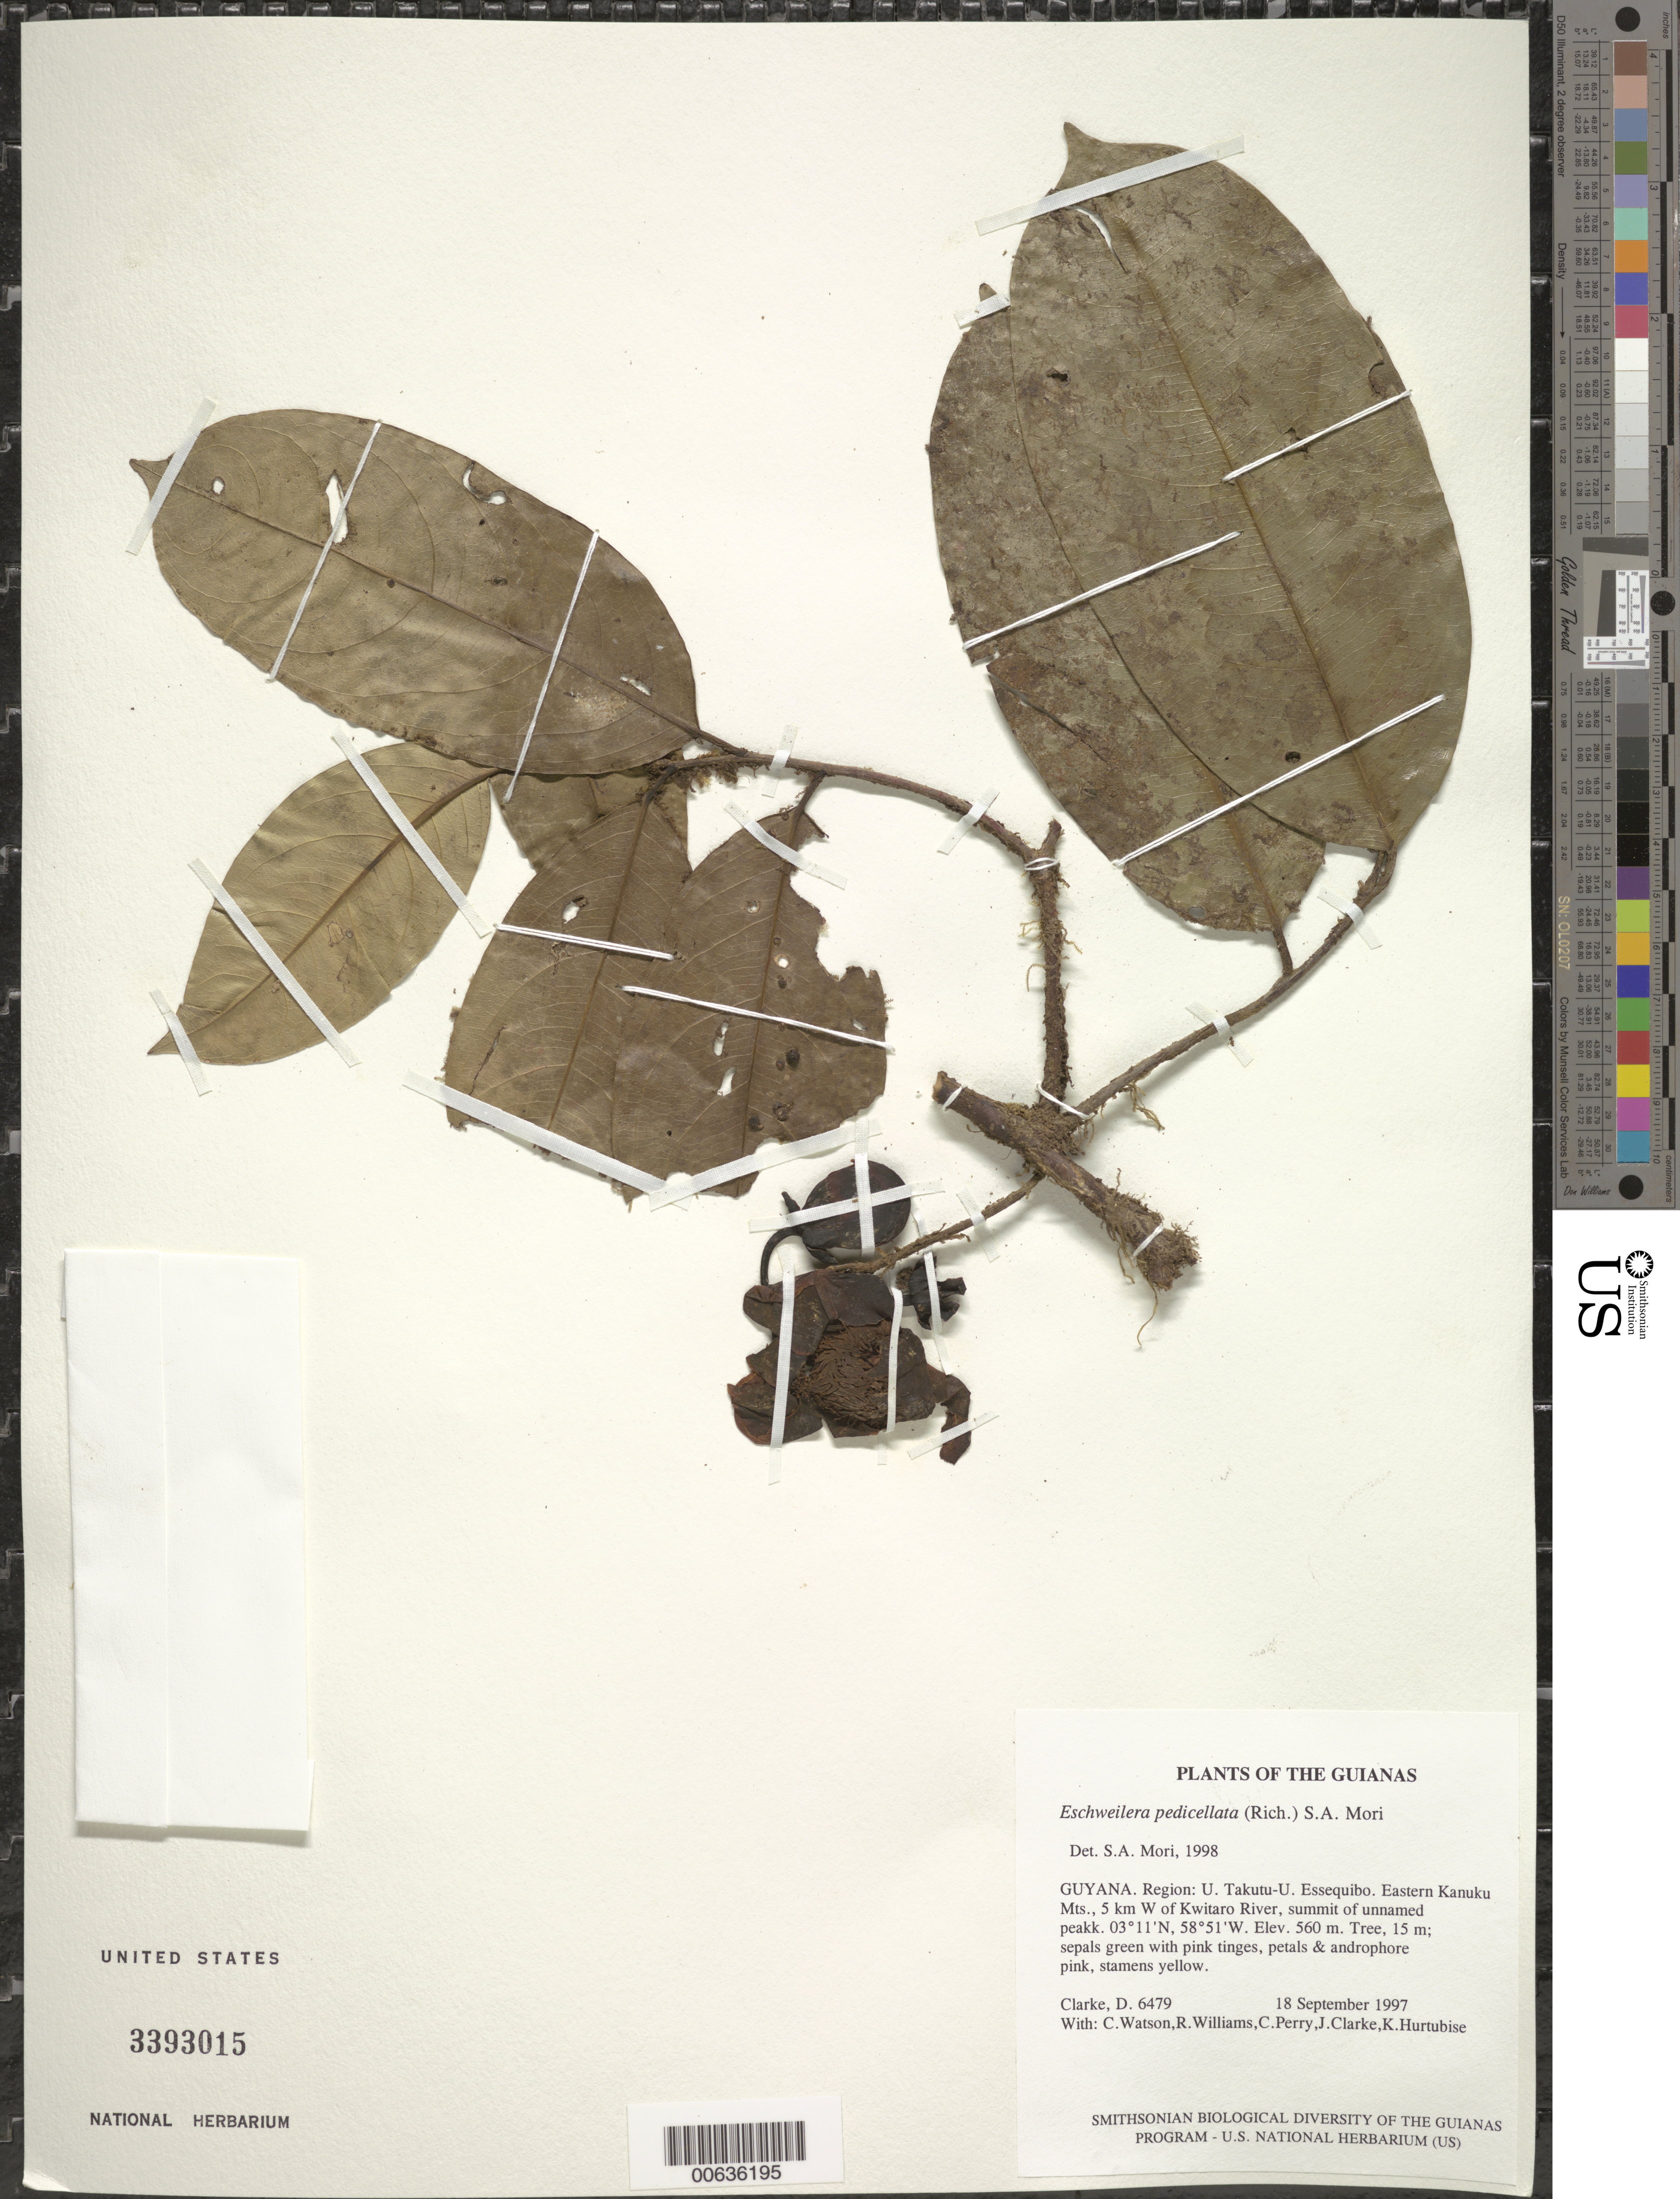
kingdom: Plantae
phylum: Tracheophyta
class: Magnoliopsida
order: Ericales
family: Lecythidaceae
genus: Eschweilera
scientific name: Eschweilera pedicellata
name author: (Rich.) S.A. Mori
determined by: Mori, Scott A.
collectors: H. D. Clarke, C. Watson, R. Williams, C. Perry, J. Clarke & K. Hurtubise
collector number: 6479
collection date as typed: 18 September 1997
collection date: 1997-09-18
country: Guyana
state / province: U. Takutu-U. Essequibo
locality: Eastern Kanuku Mts., 5 km W of Kwitaro River, summit of unnamed peak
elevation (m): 560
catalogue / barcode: US 3393015